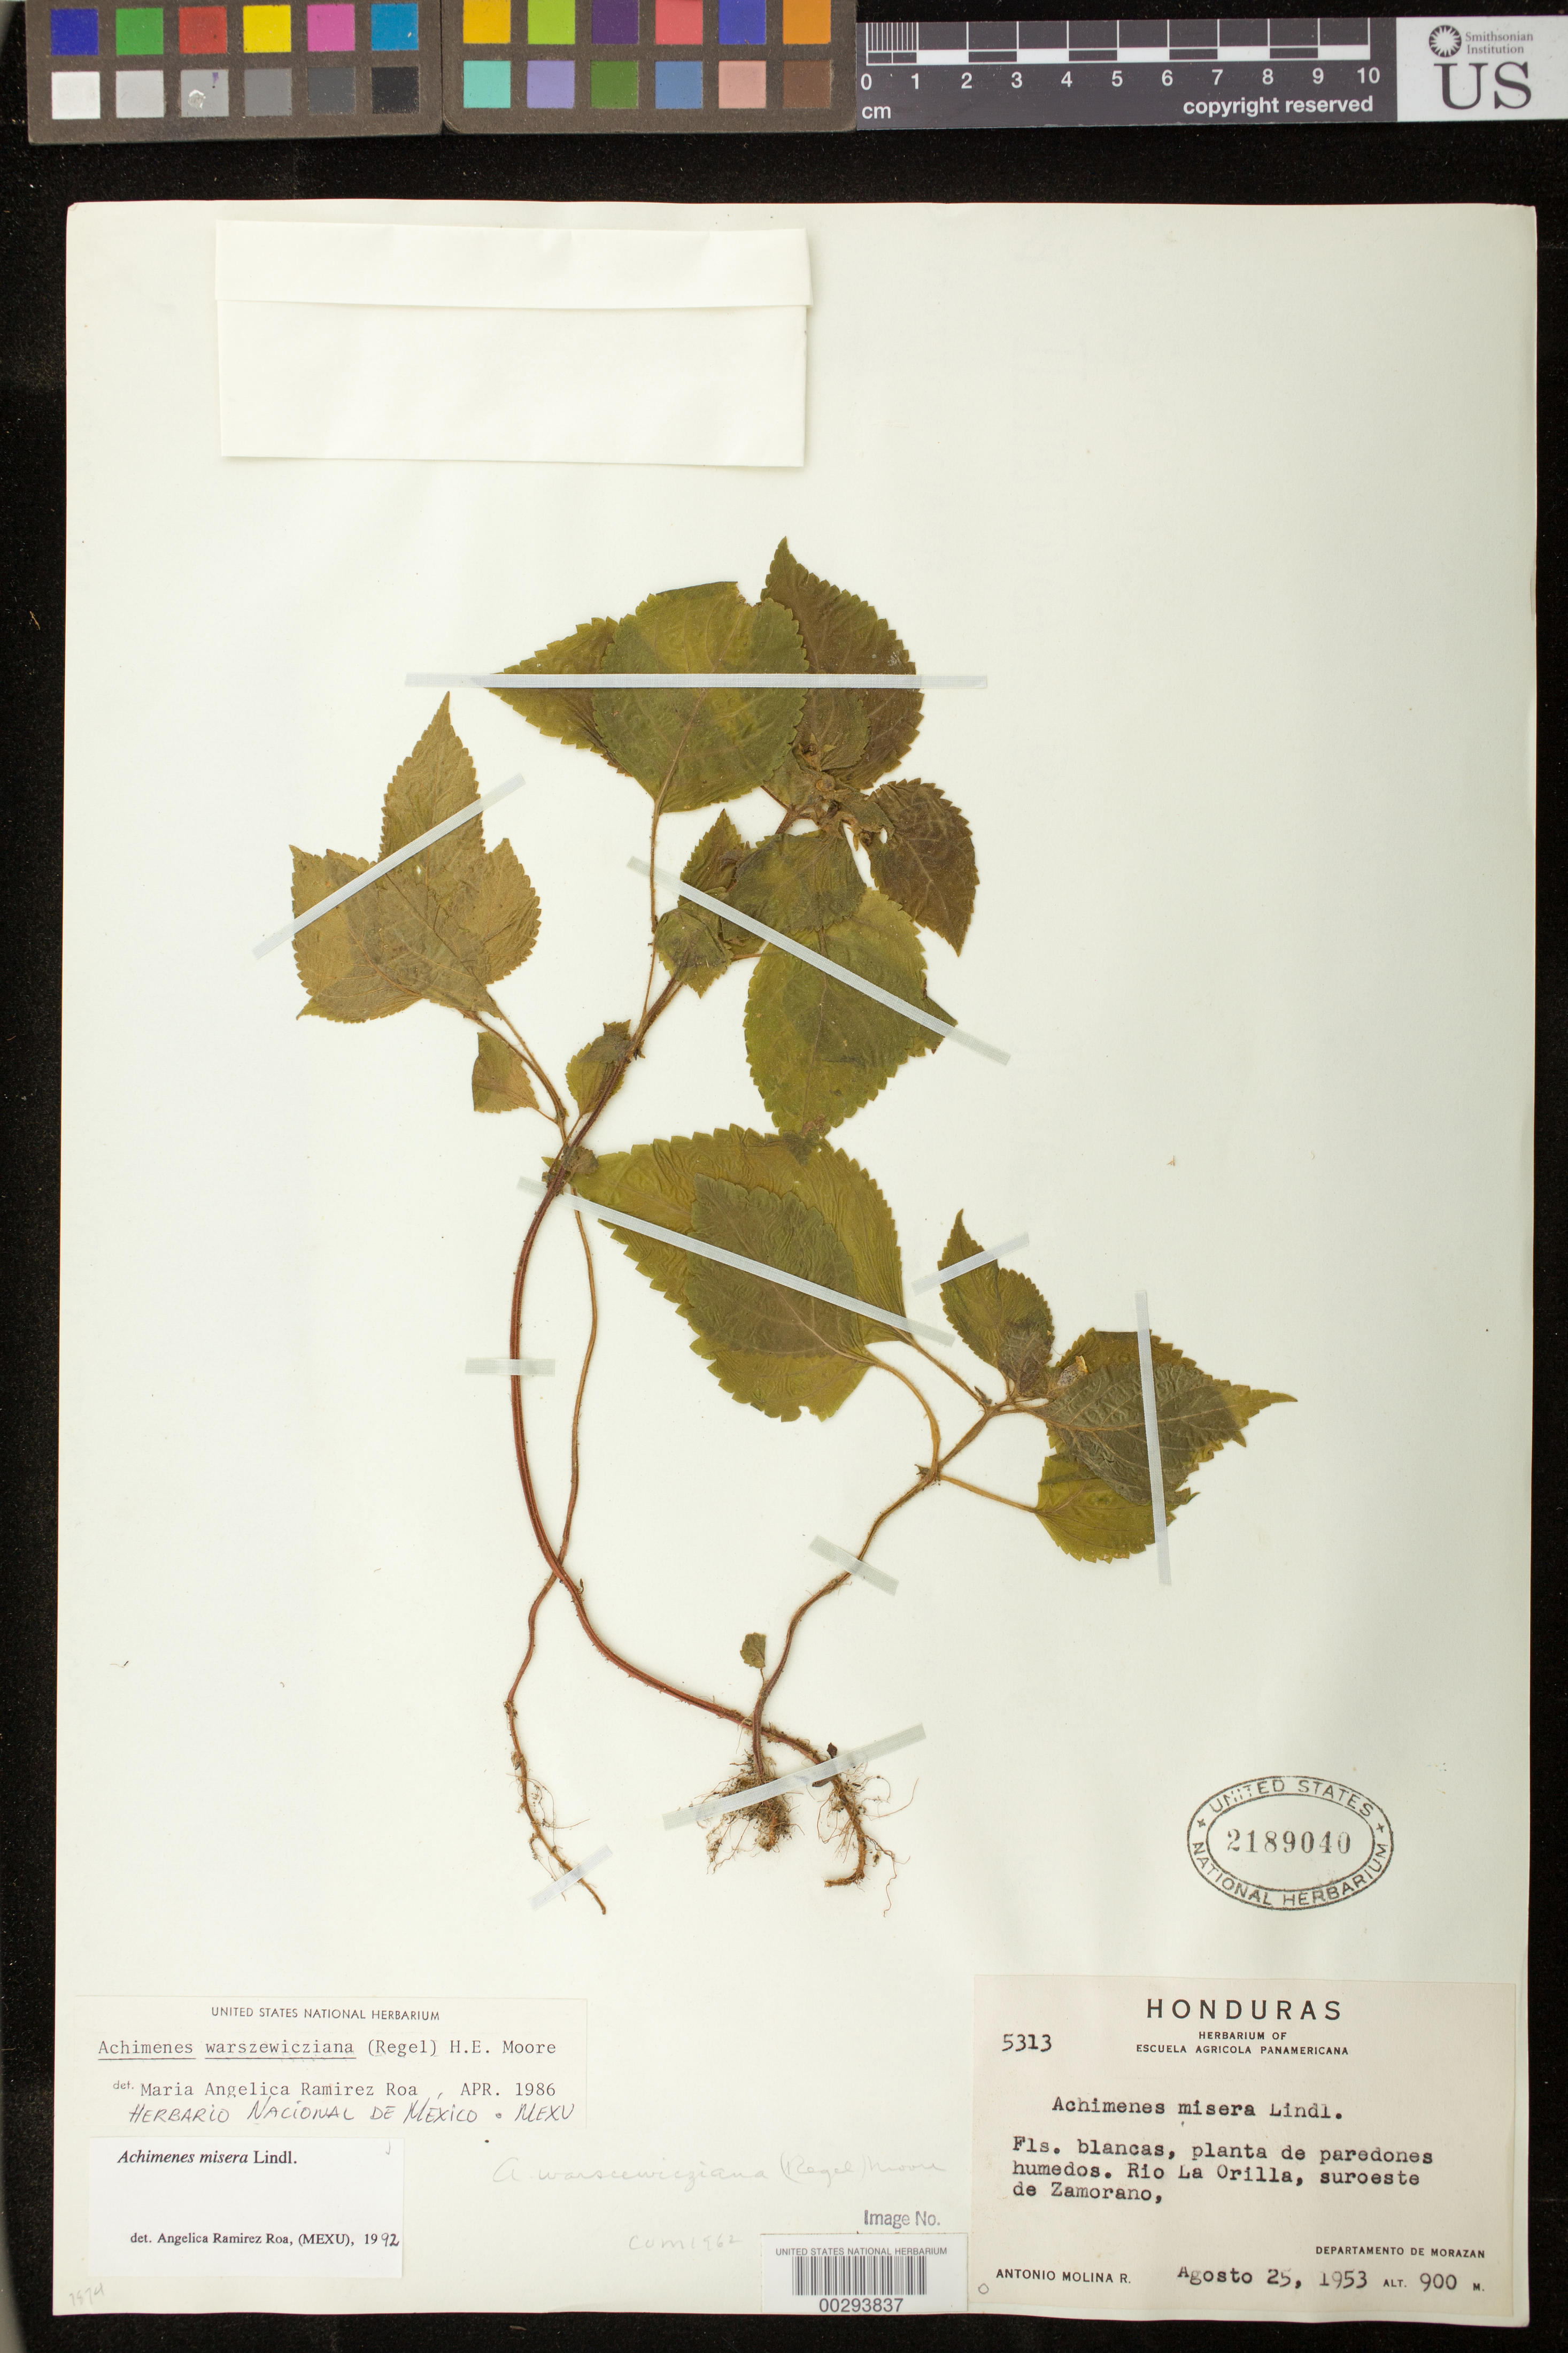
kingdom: Plantae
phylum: Tracheophyta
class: Magnoliopsida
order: Lamiales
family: Gesneriaceae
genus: Achimenes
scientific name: Achimenes misera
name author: Lindl.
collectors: A. Molina R.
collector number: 5313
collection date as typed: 25 Aug 1953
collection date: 1953-08-25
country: Honduras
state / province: Fco. Morazán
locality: Rio La Orilla, suroeste de Zamorano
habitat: paredones humedos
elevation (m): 900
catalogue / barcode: US 2189040